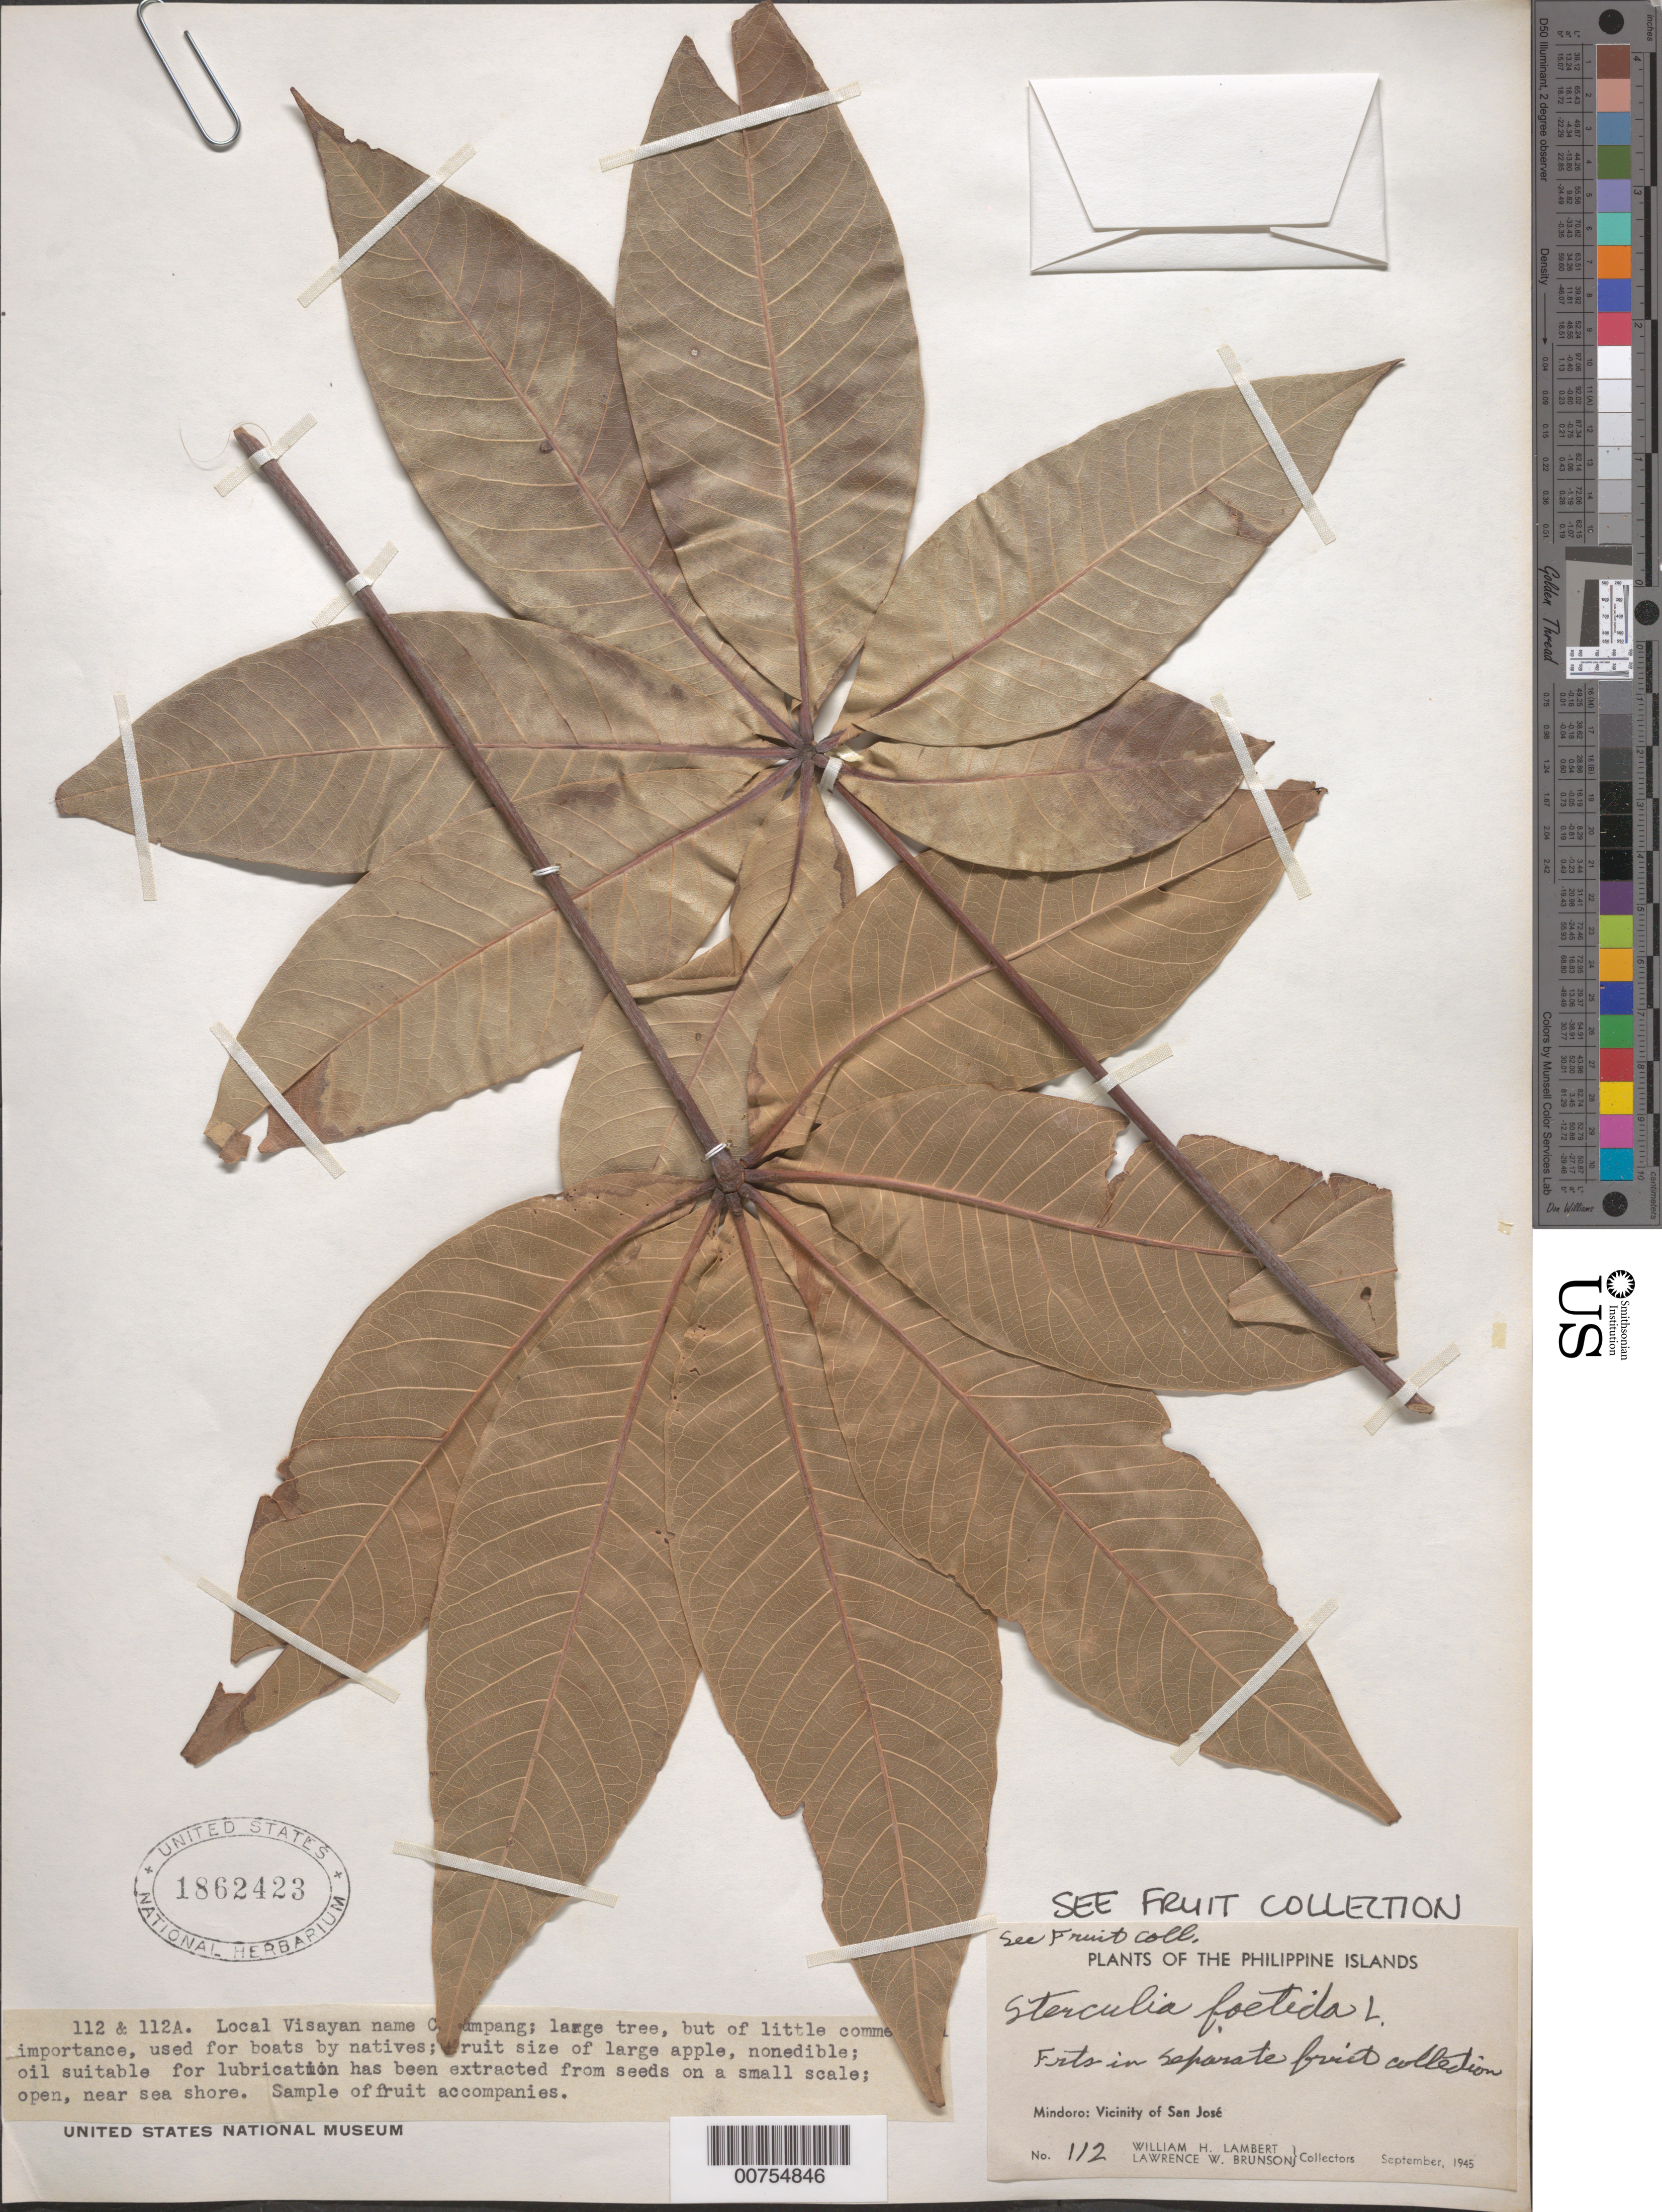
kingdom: Plantae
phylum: Tracheophyta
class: Magnoliopsida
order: Malvales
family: Malvaceae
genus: Sterculia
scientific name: Sterculia foetida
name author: L.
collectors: W. Lambert & L. Brunson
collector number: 112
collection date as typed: Sep 1945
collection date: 1945-09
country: Philippines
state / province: Mimaropa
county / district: Occidental Mindoro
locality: Vicinity of San José.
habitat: Open sea shore.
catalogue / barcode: US 1862423